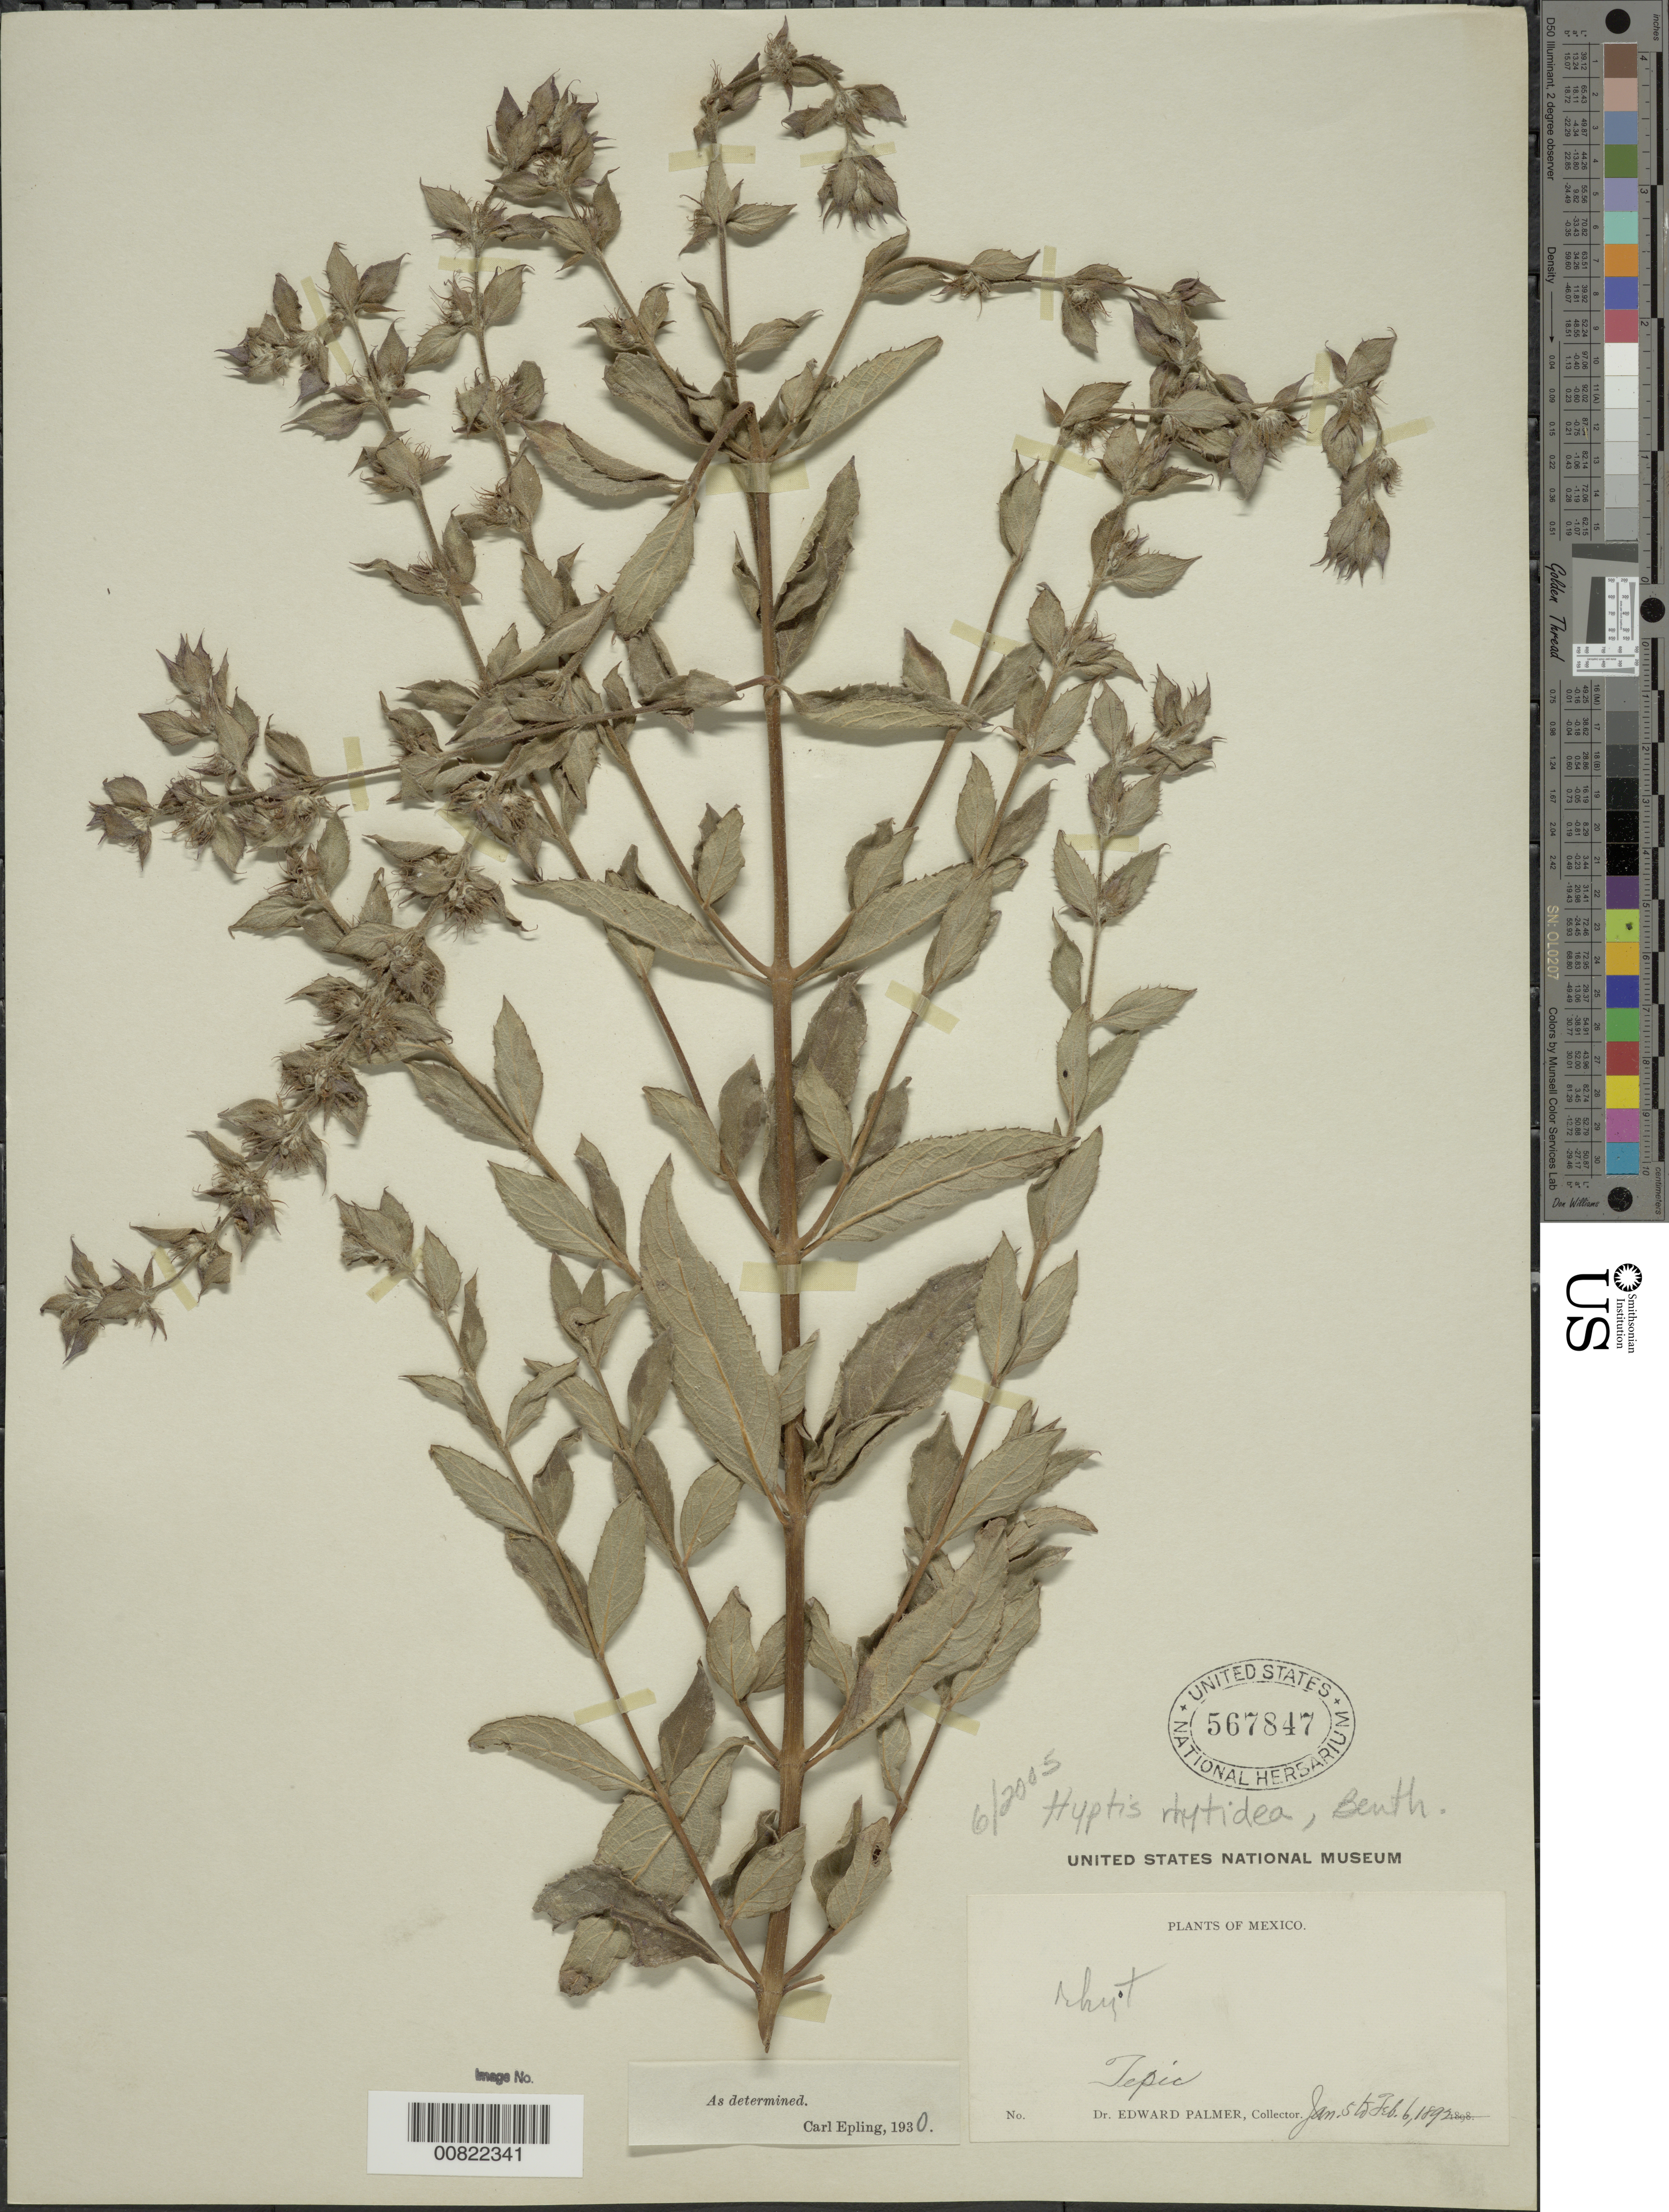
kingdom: Plantae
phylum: Tracheophyta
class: Magnoliopsida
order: Lamiales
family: Lamiaceae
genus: Hyptis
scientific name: Hyptis rhytidea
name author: Benth.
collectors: E. Palmer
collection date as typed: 05 Jan 1892 to 06 Feb 1892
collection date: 1892-01-05/1892-02-06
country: Mexico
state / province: Nayarit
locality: Tepic, Nayarit.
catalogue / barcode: US 567847